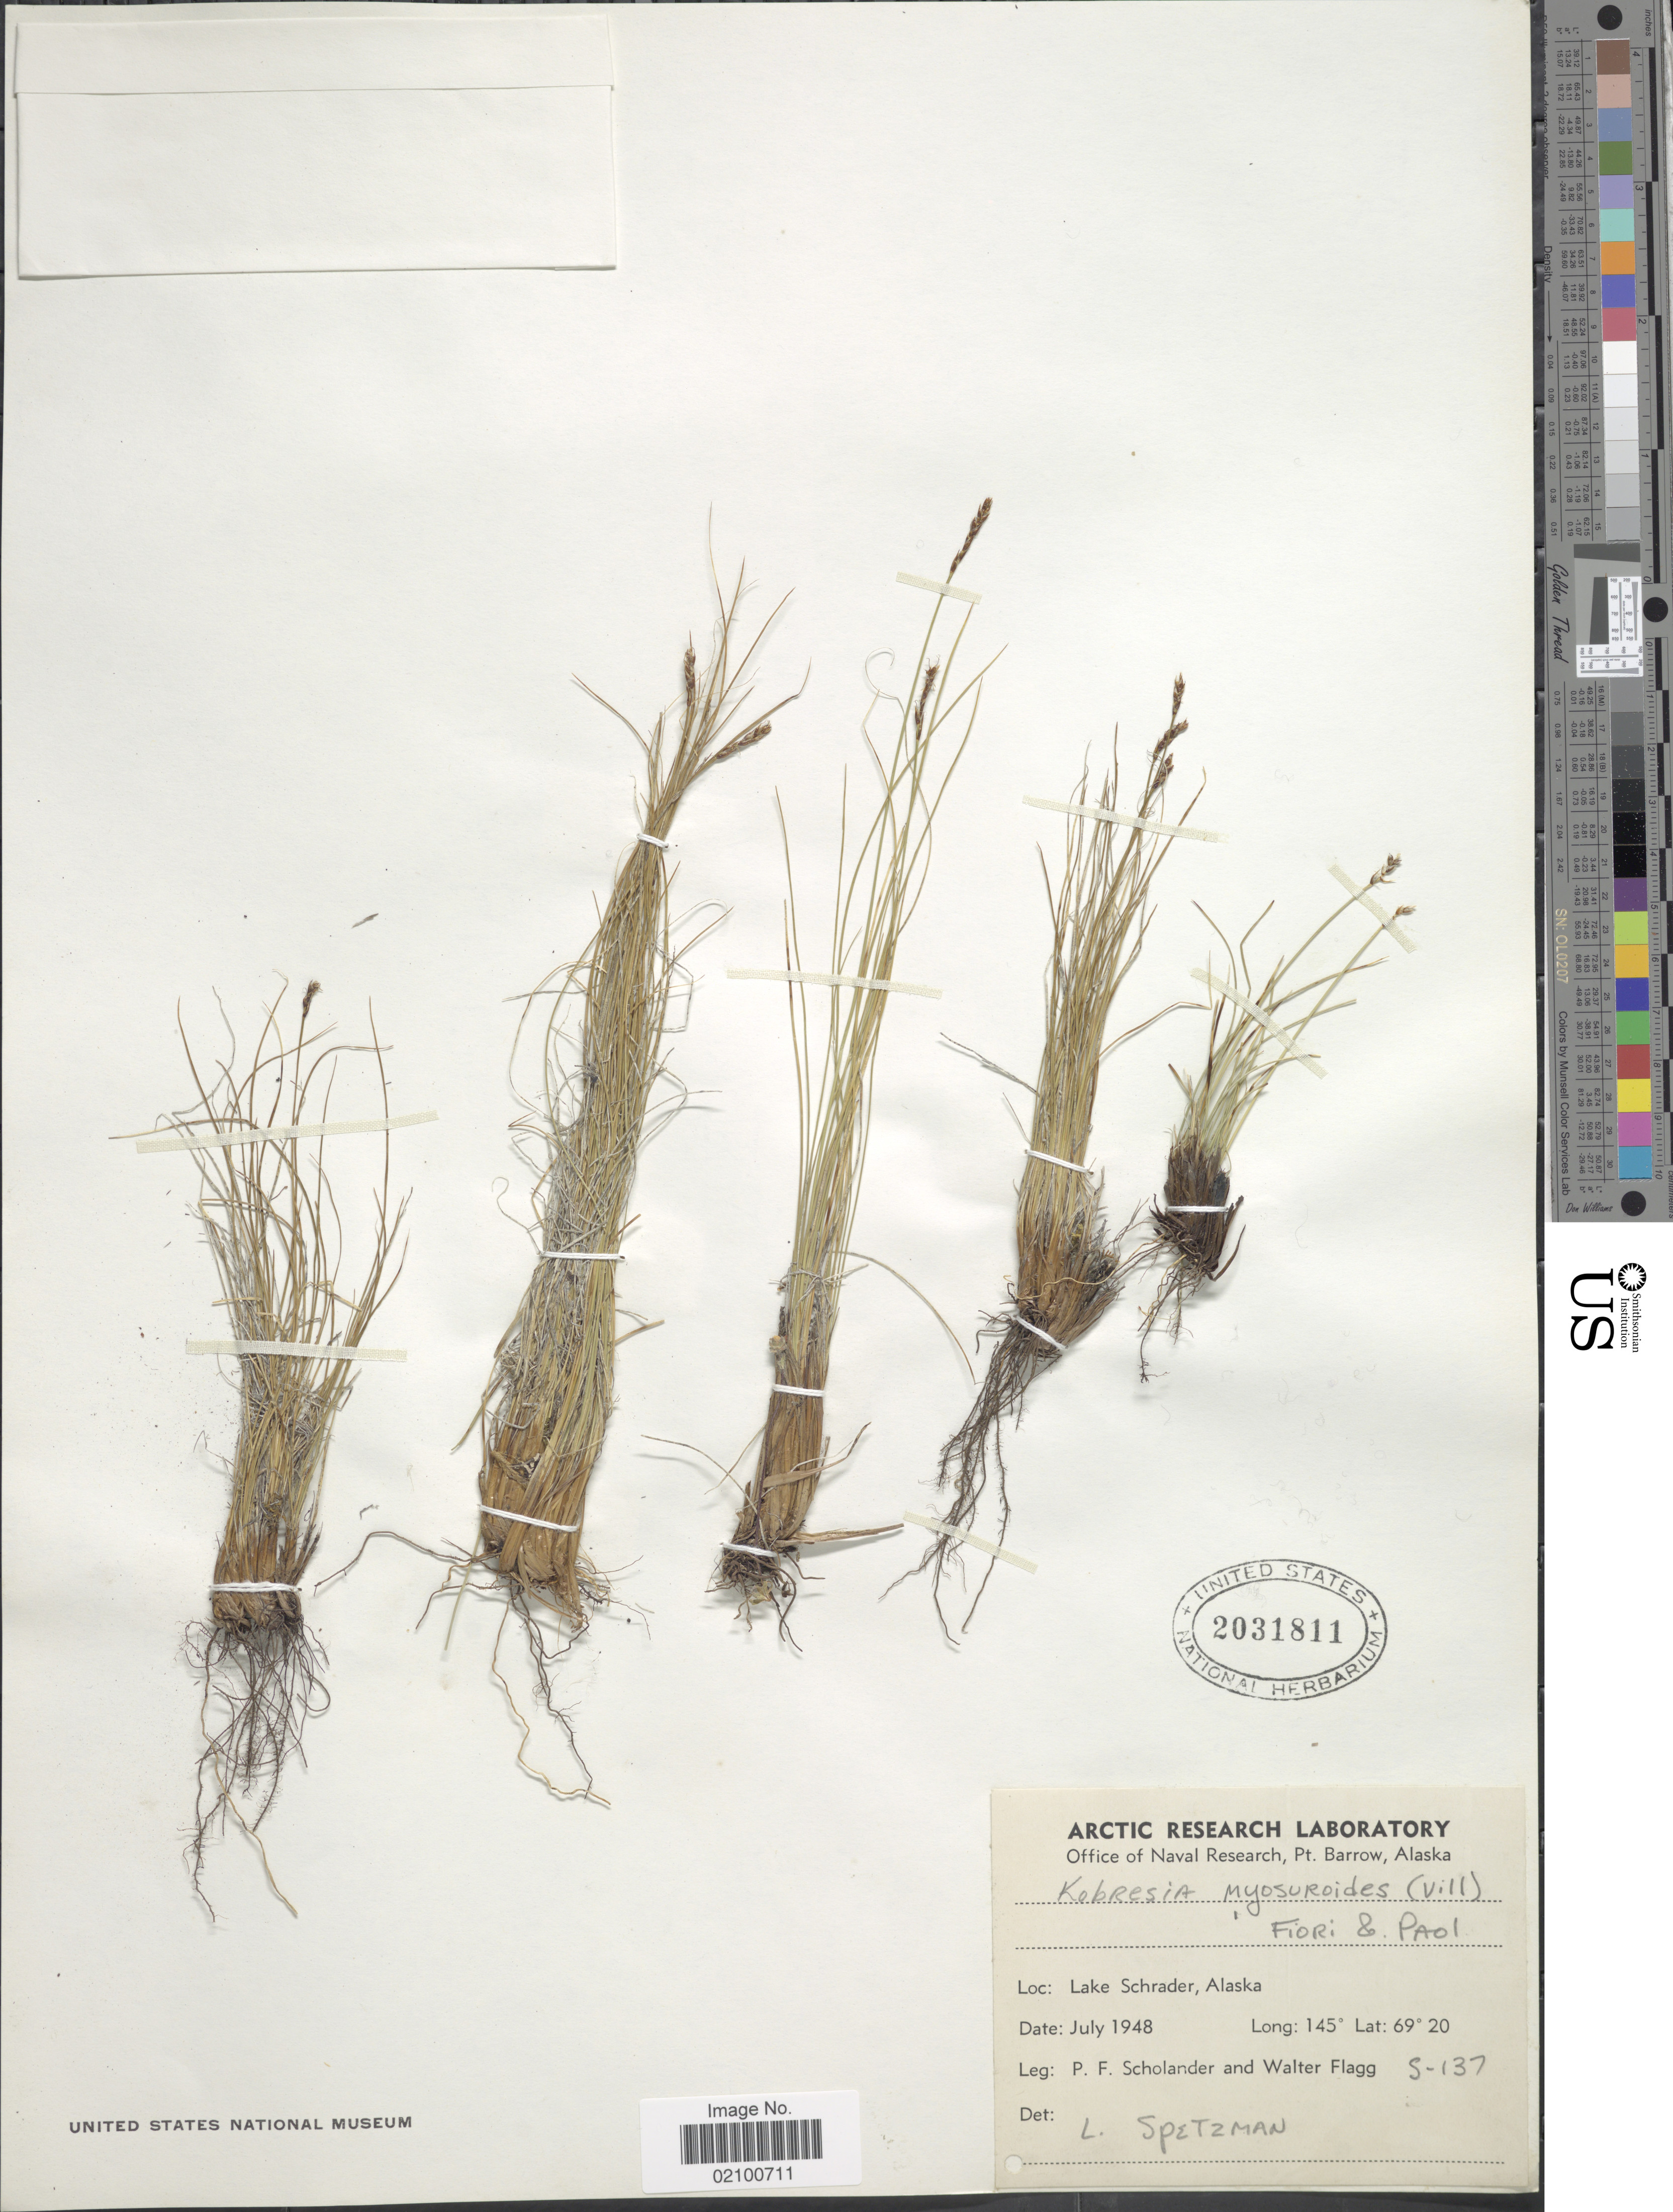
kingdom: Plantae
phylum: Tracheophyta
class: Liliopsida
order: Poales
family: Cyperaceae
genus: Carex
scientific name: Carex myosuroides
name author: Vill.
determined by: Strong, M. T., (US), Smithsonian Institution - National Museum of Natural History (UNITED STATES)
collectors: P. Scholander & W. Flagg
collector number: S-137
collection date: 1948-07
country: United States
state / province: Alaska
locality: Lake Schrader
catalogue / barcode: US 2031811